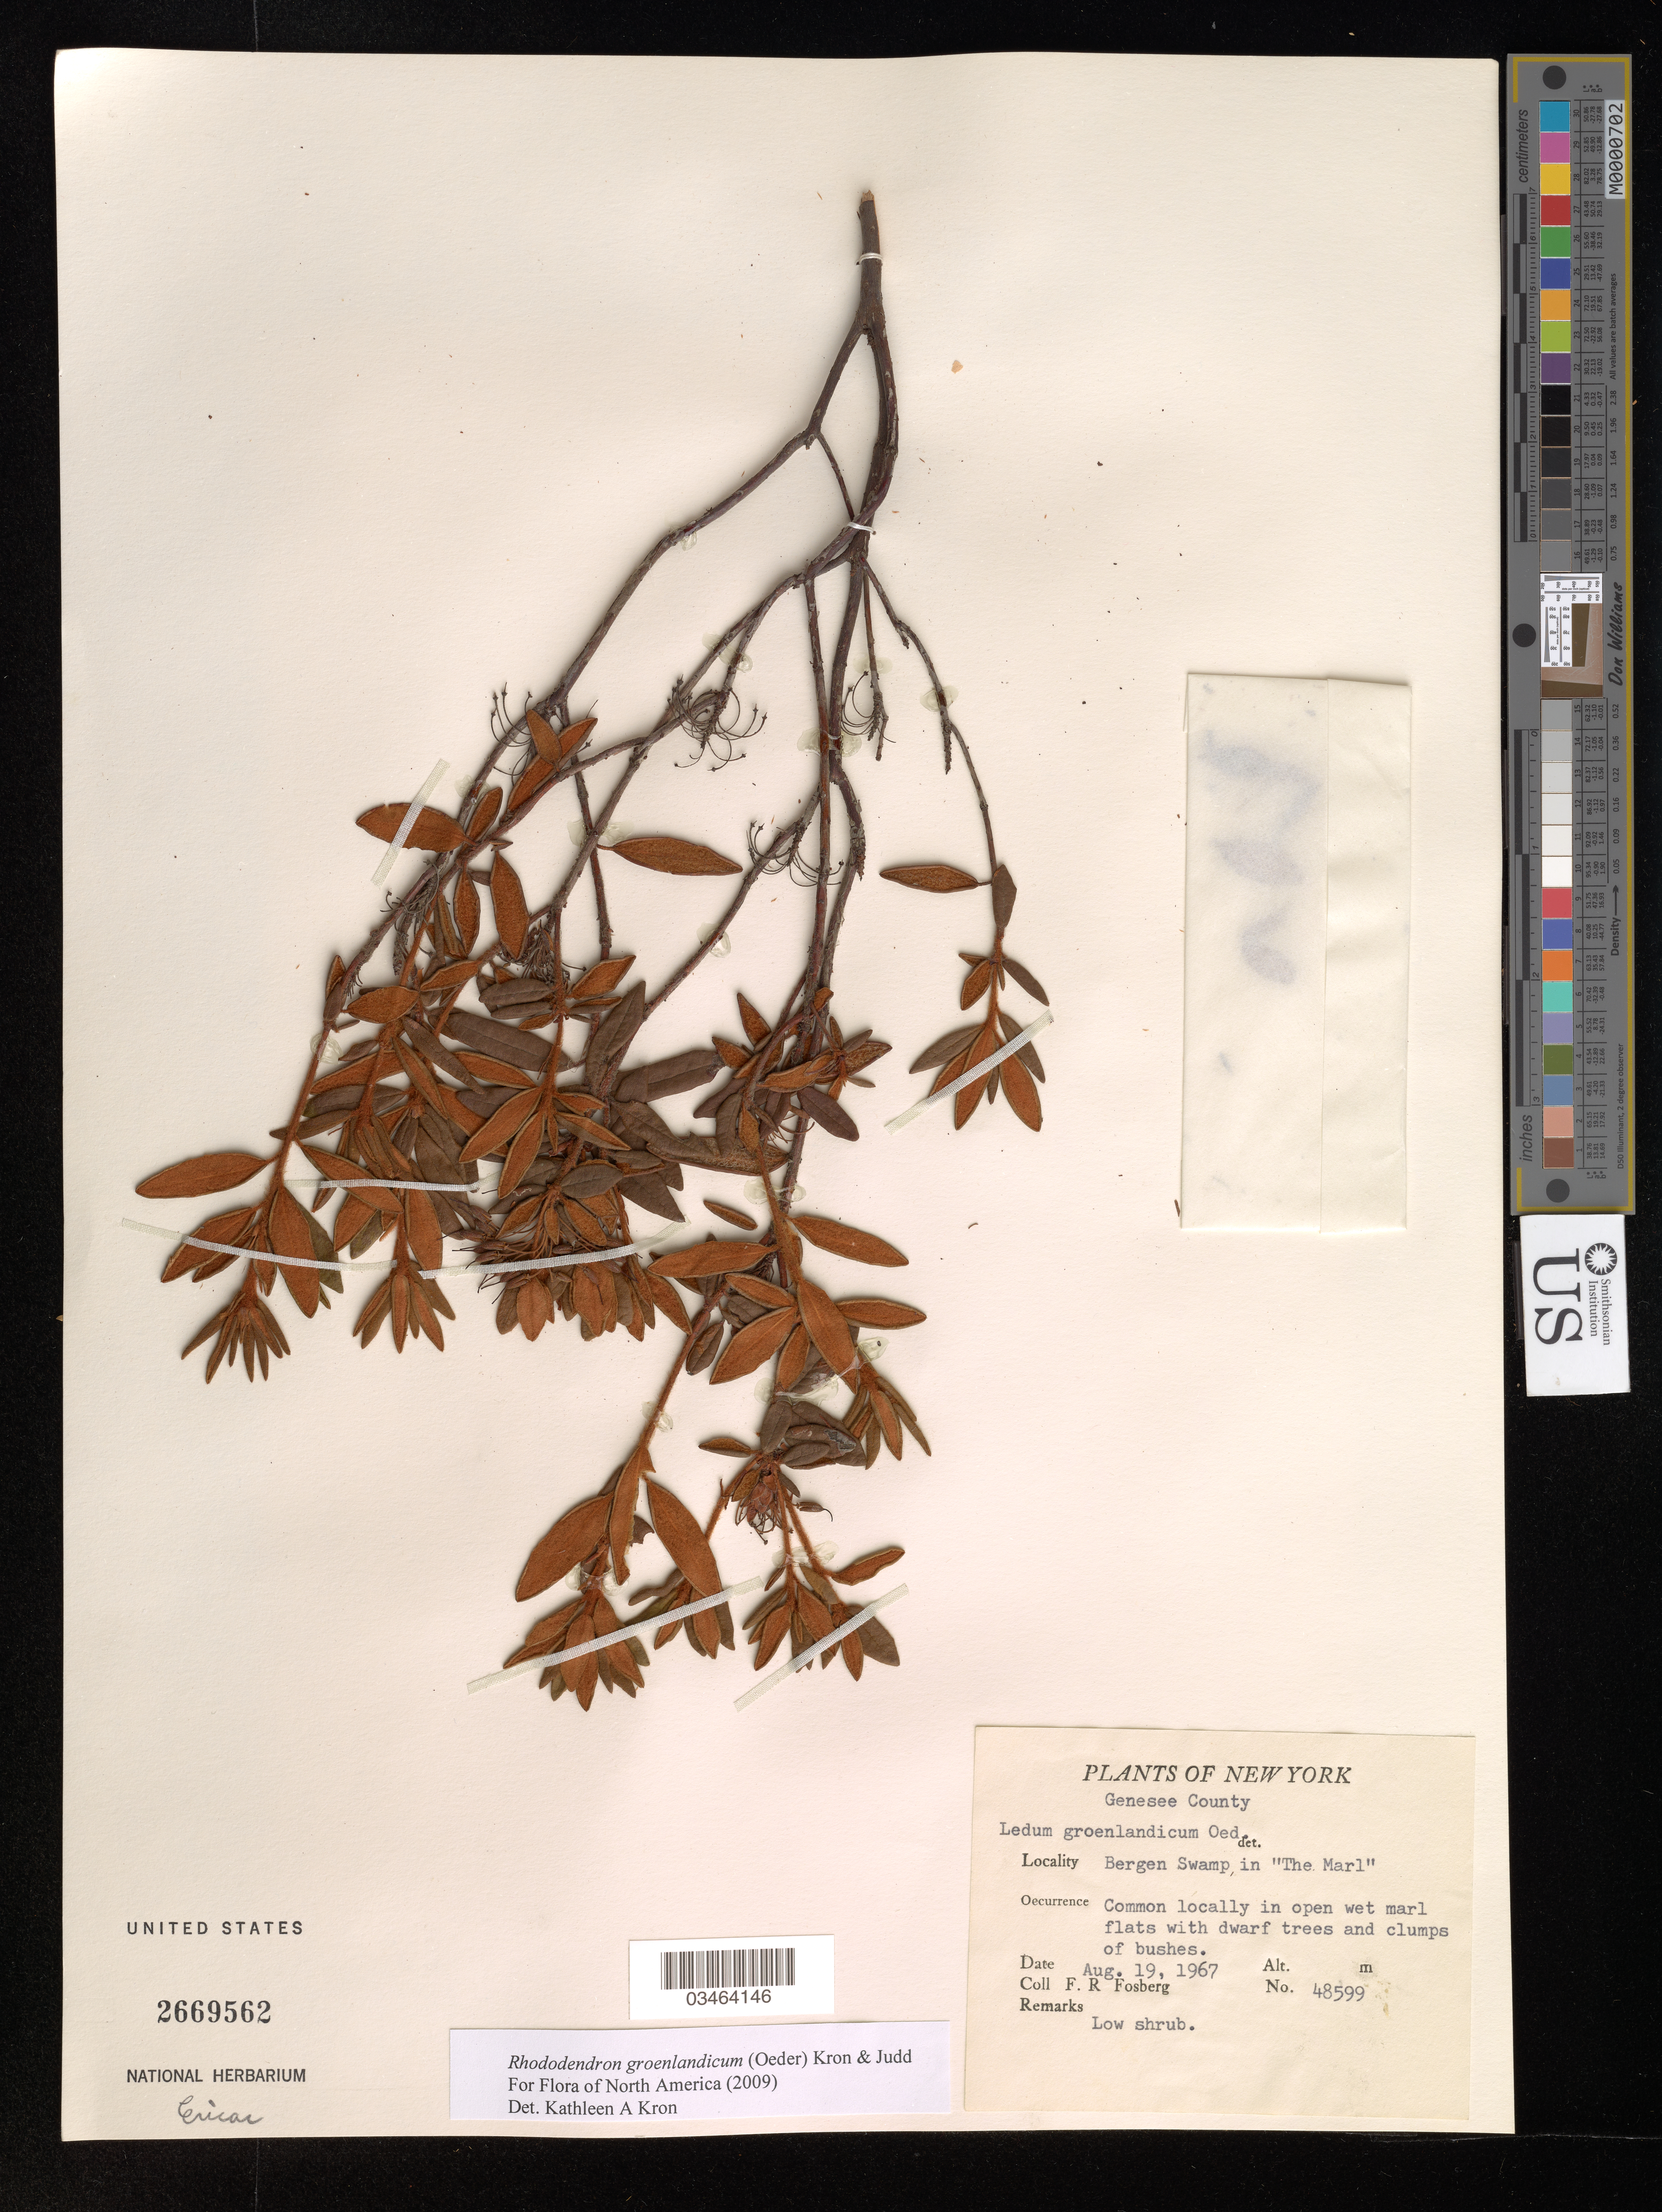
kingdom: Plantae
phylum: Tracheophyta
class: Magnoliopsida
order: Ericales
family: Ericaceae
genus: Rhododendron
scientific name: Rhododendron groenlandicum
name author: (Oeder) Kron & Judd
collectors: F. R. Fosberg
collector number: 48599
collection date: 1967-08-19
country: United States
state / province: New York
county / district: Genesee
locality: Genesee County. Bergen Swamp in "The Marl".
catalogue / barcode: US 2669562